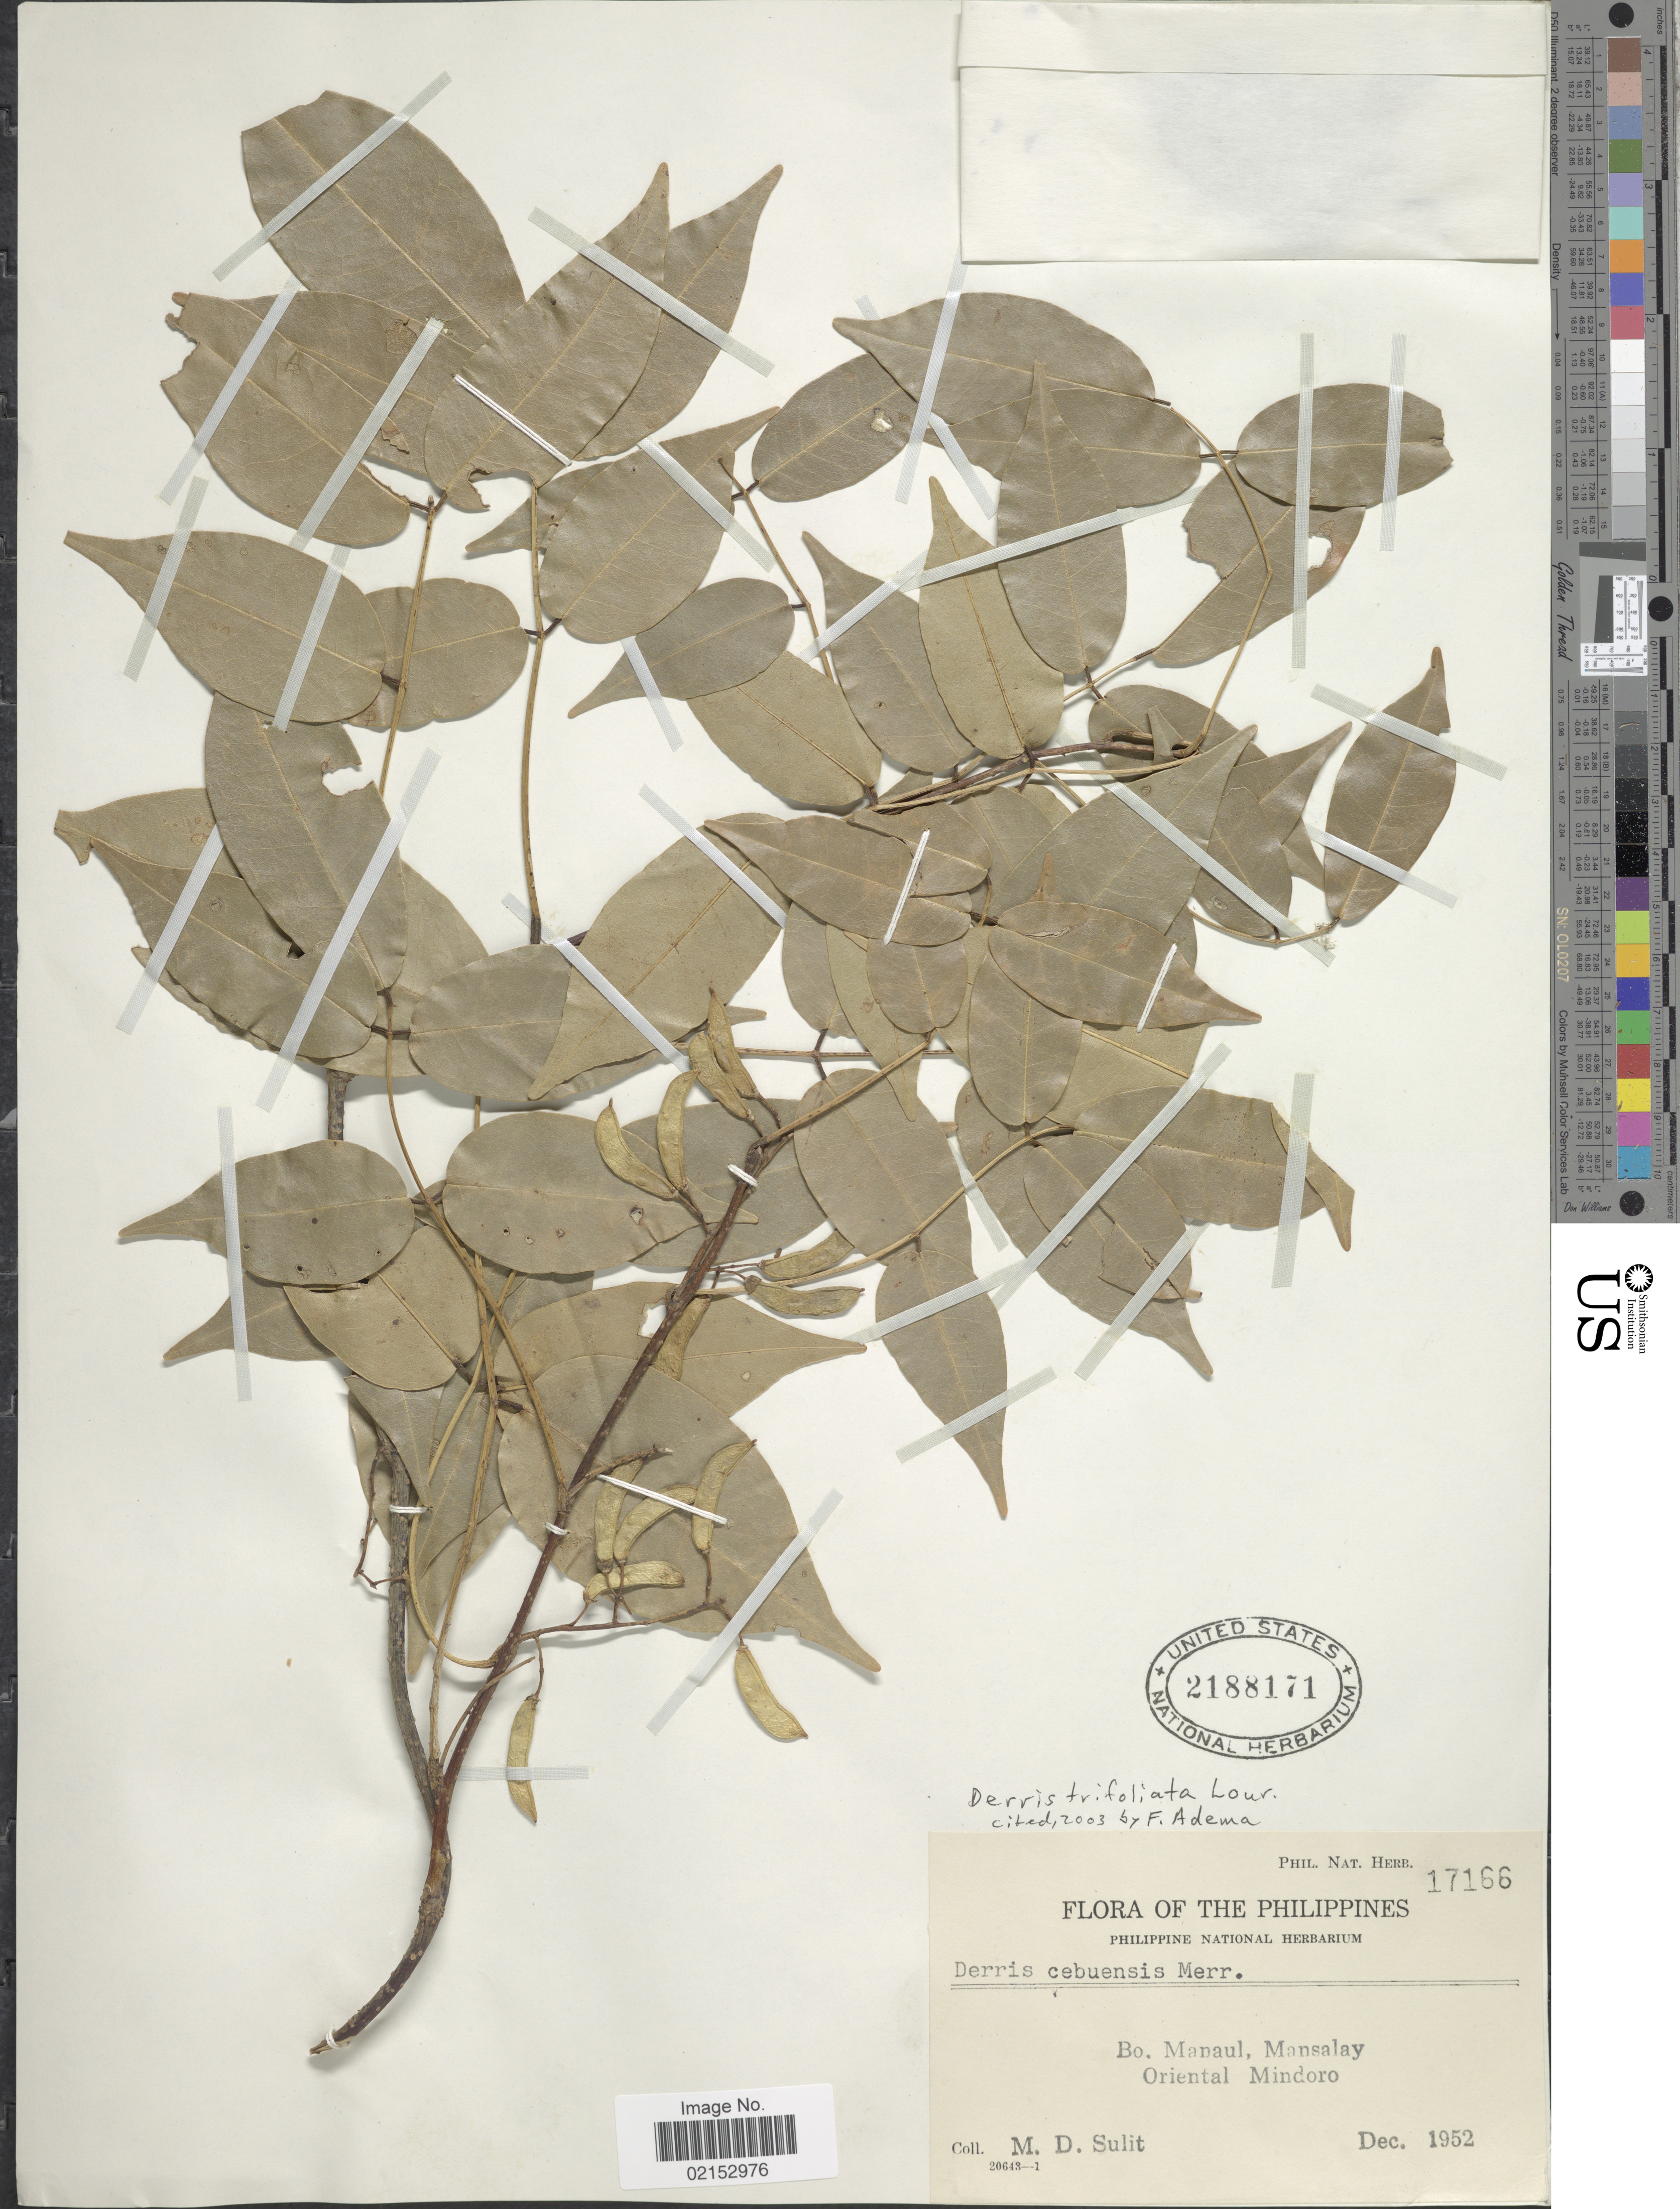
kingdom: Plantae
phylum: Tracheophyta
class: Magnoliopsida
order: Fabales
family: Fabaceae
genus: Derris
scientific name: Derris trifoliata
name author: Lour.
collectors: M. Sulit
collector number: Phil. Nat. Herb. 17166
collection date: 1952-12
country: Philippines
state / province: Mimaropa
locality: Bo. Manaul, Mansalay, Oriental Mindoro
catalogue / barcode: US 2188171